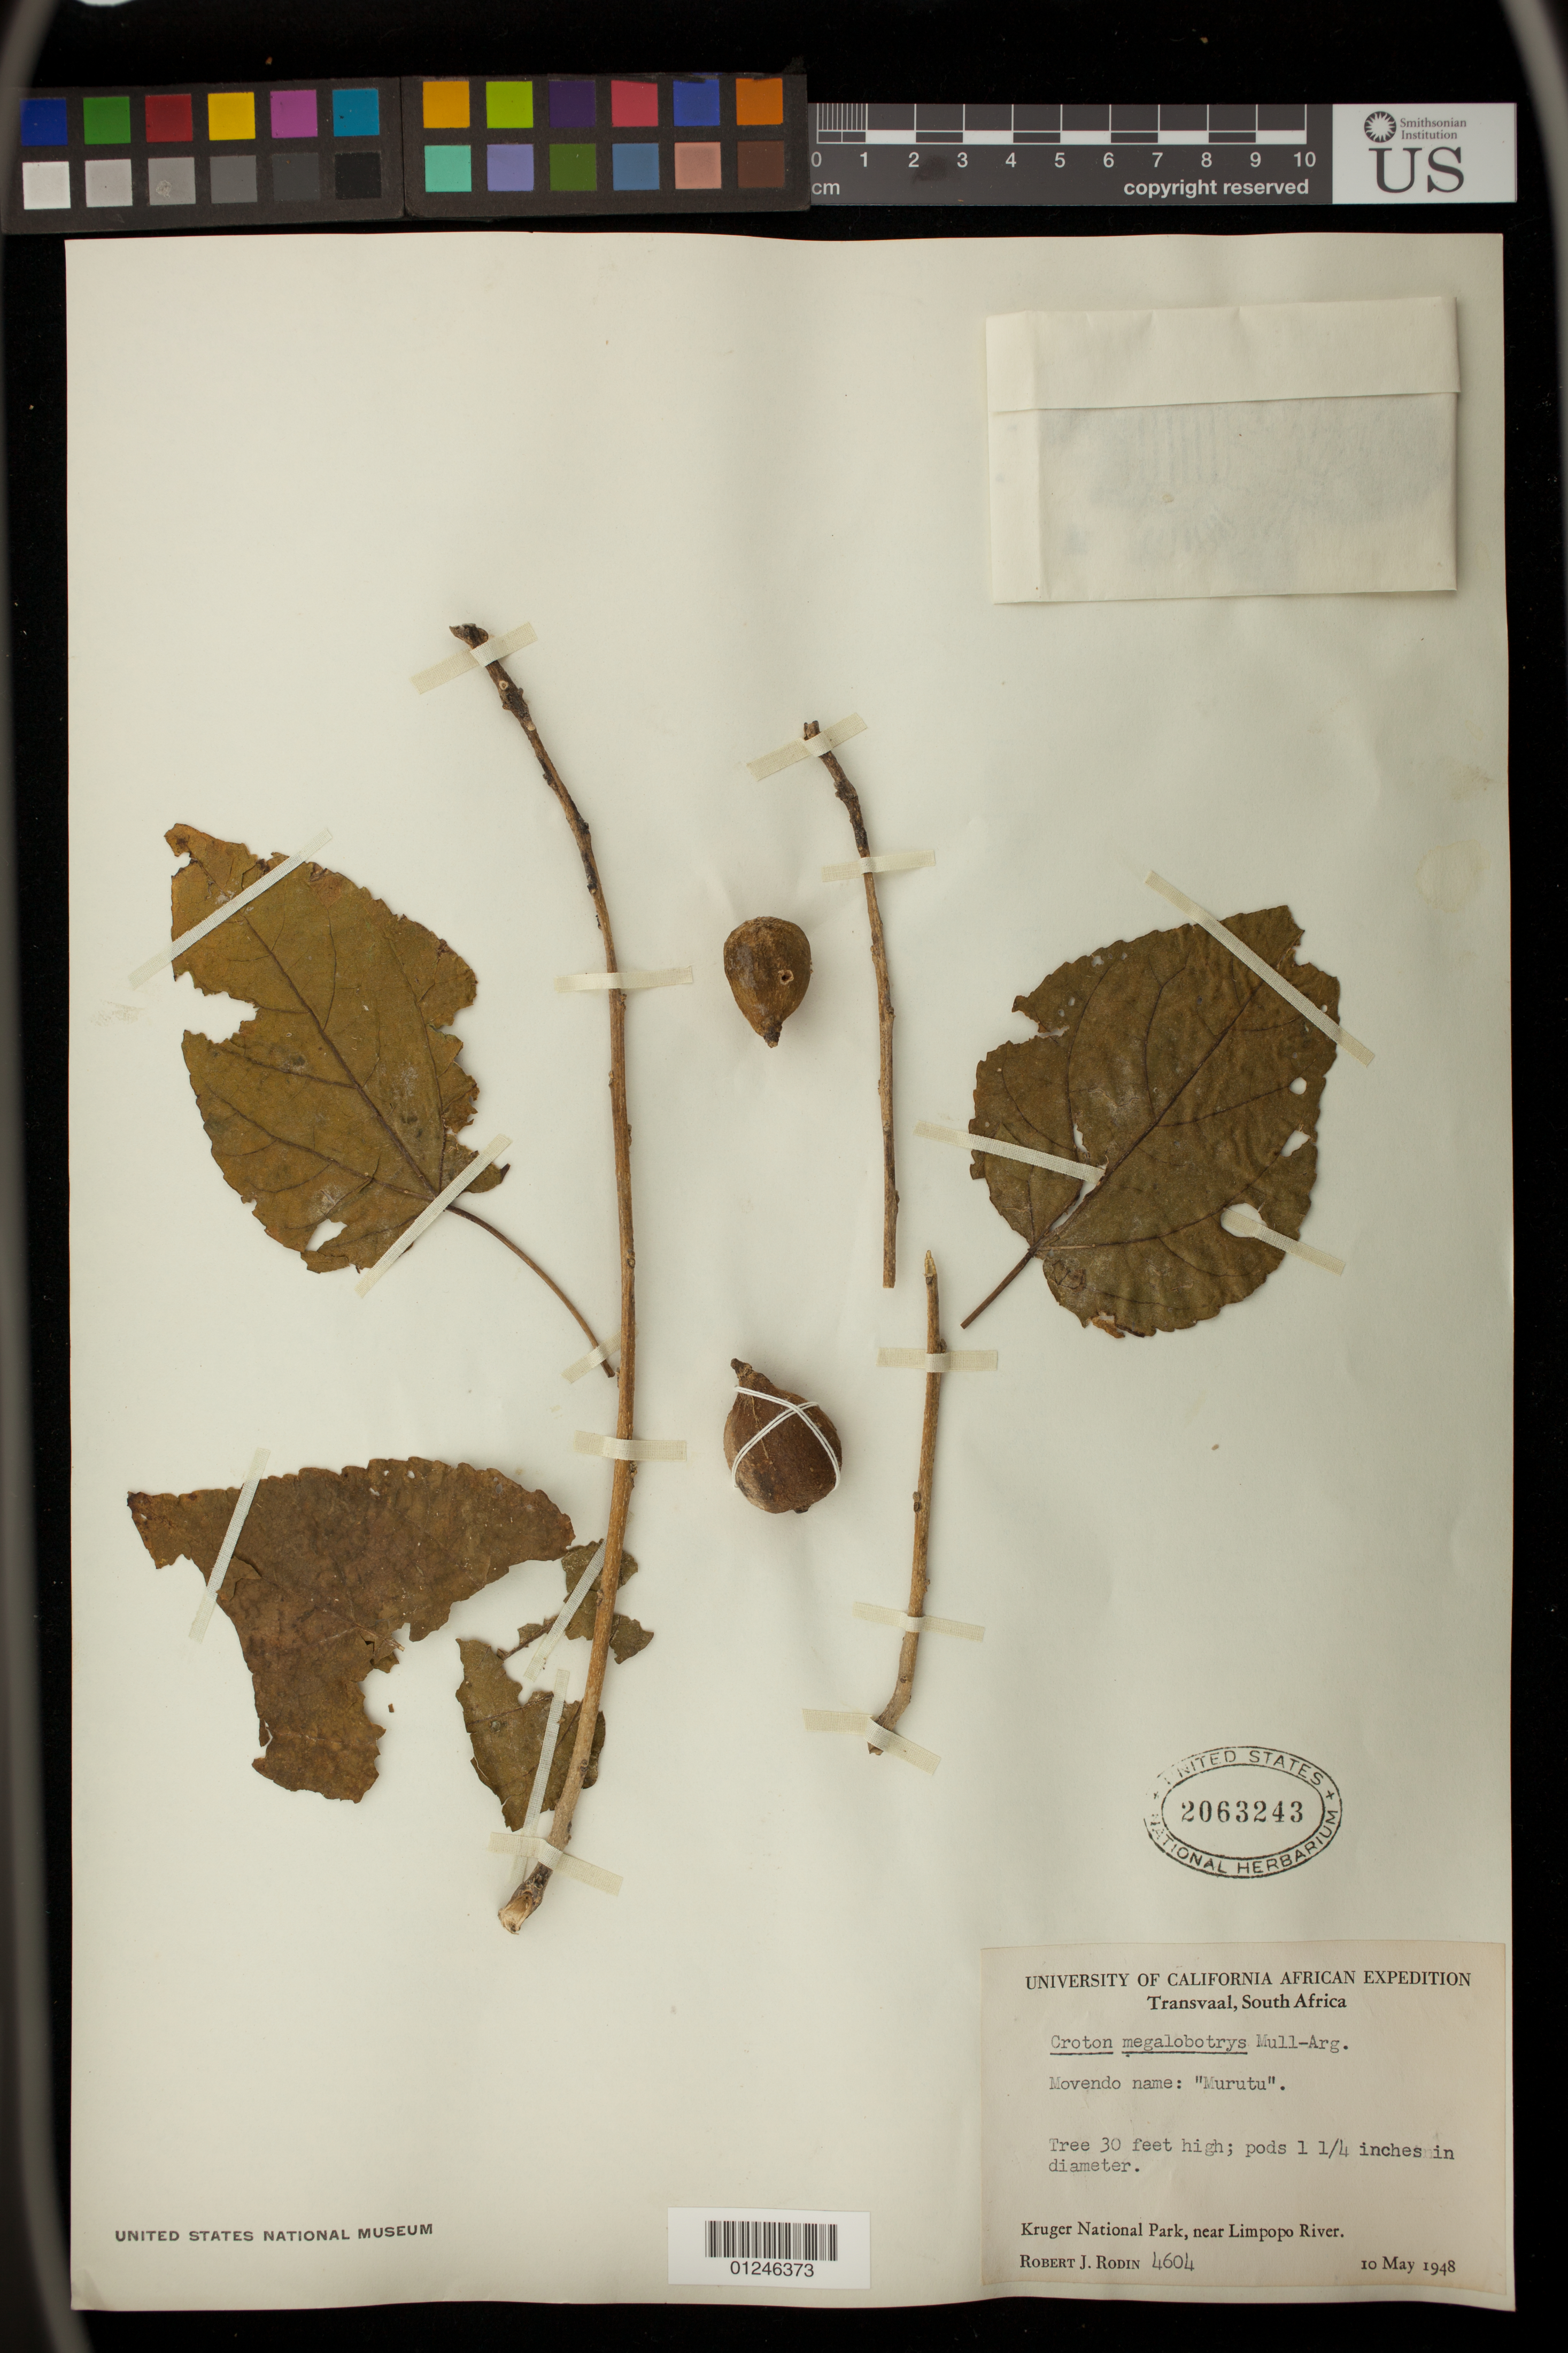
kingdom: Plantae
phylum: Tracheophyta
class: Magnoliopsida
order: Malpighiales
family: Euphorbiaceae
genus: Croton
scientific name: Croton megalobotrys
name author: Müll. Arg.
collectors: R. J. Rodin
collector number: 4604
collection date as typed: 10 May 1948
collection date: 1948-05-10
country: South Africa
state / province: Limpopo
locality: Kruger national park, near limpopo river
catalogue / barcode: US 2063243